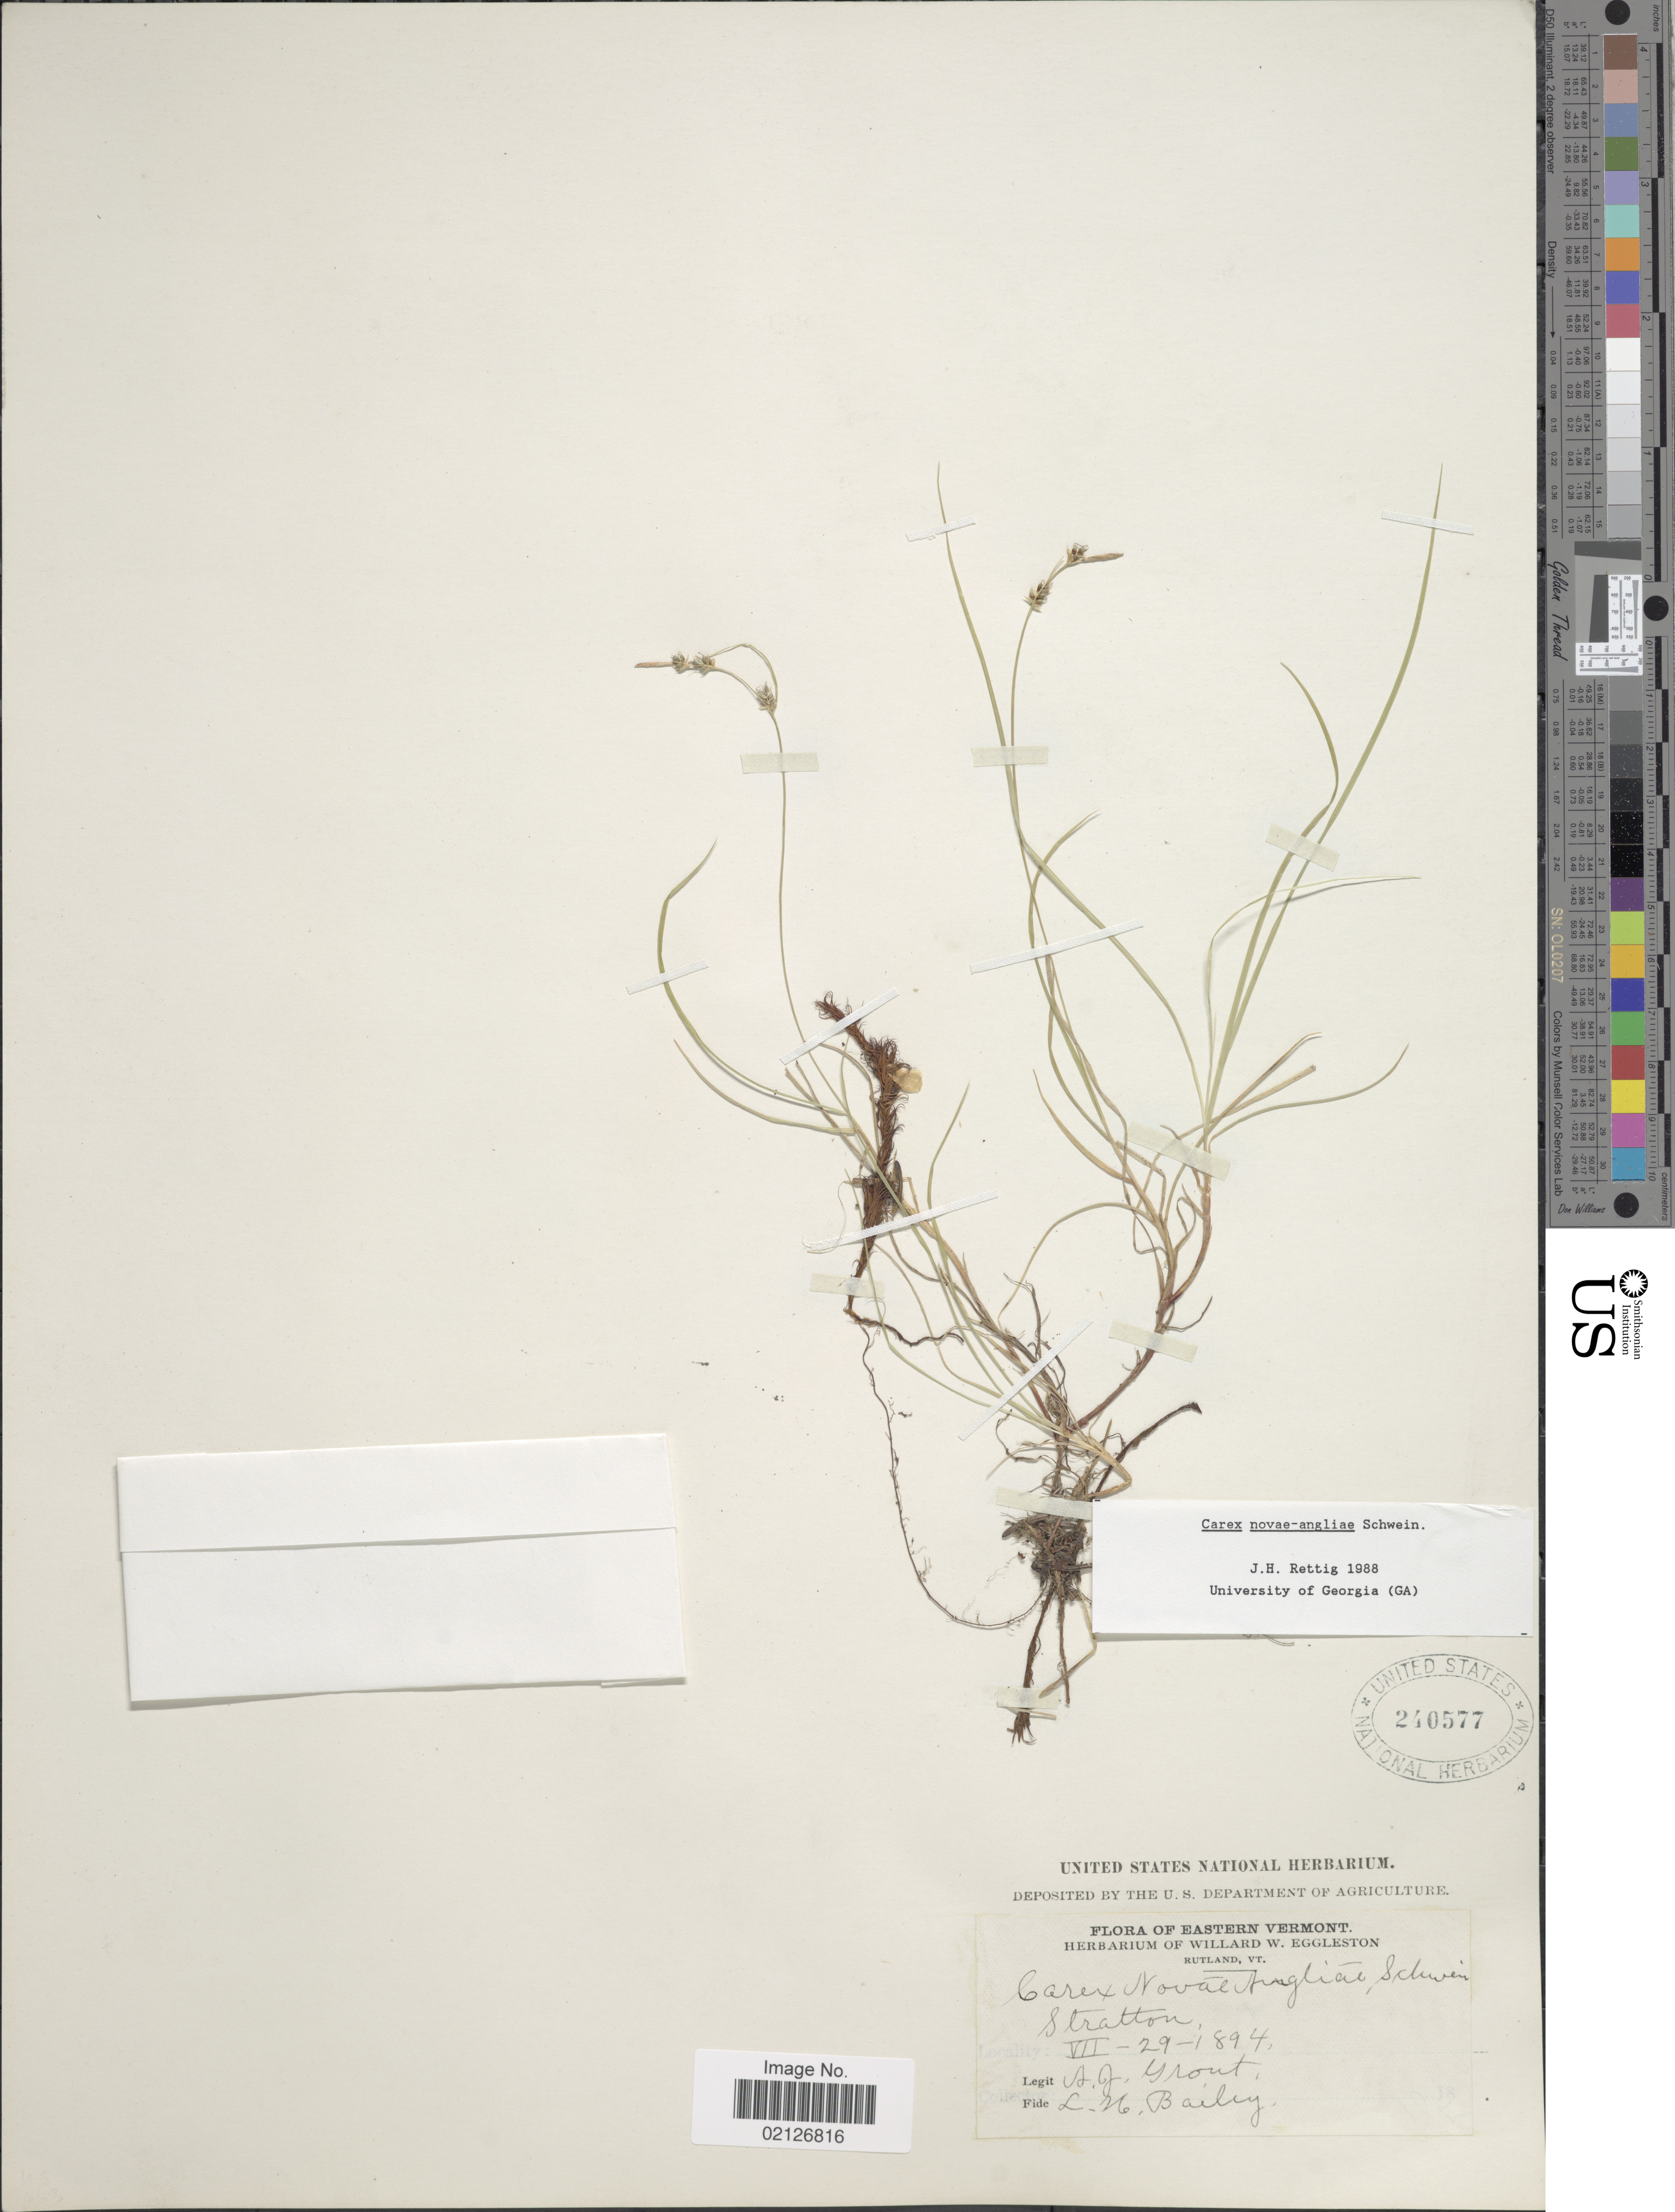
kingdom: Plantae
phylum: Tracheophyta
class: Liliopsida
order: Poales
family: Cyperaceae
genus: Carex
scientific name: Carex novae-angliae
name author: Schwein.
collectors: A. J. Grout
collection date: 1894-07-29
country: United States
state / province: Vermont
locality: Eastern Vermont, Stratton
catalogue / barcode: US 240577